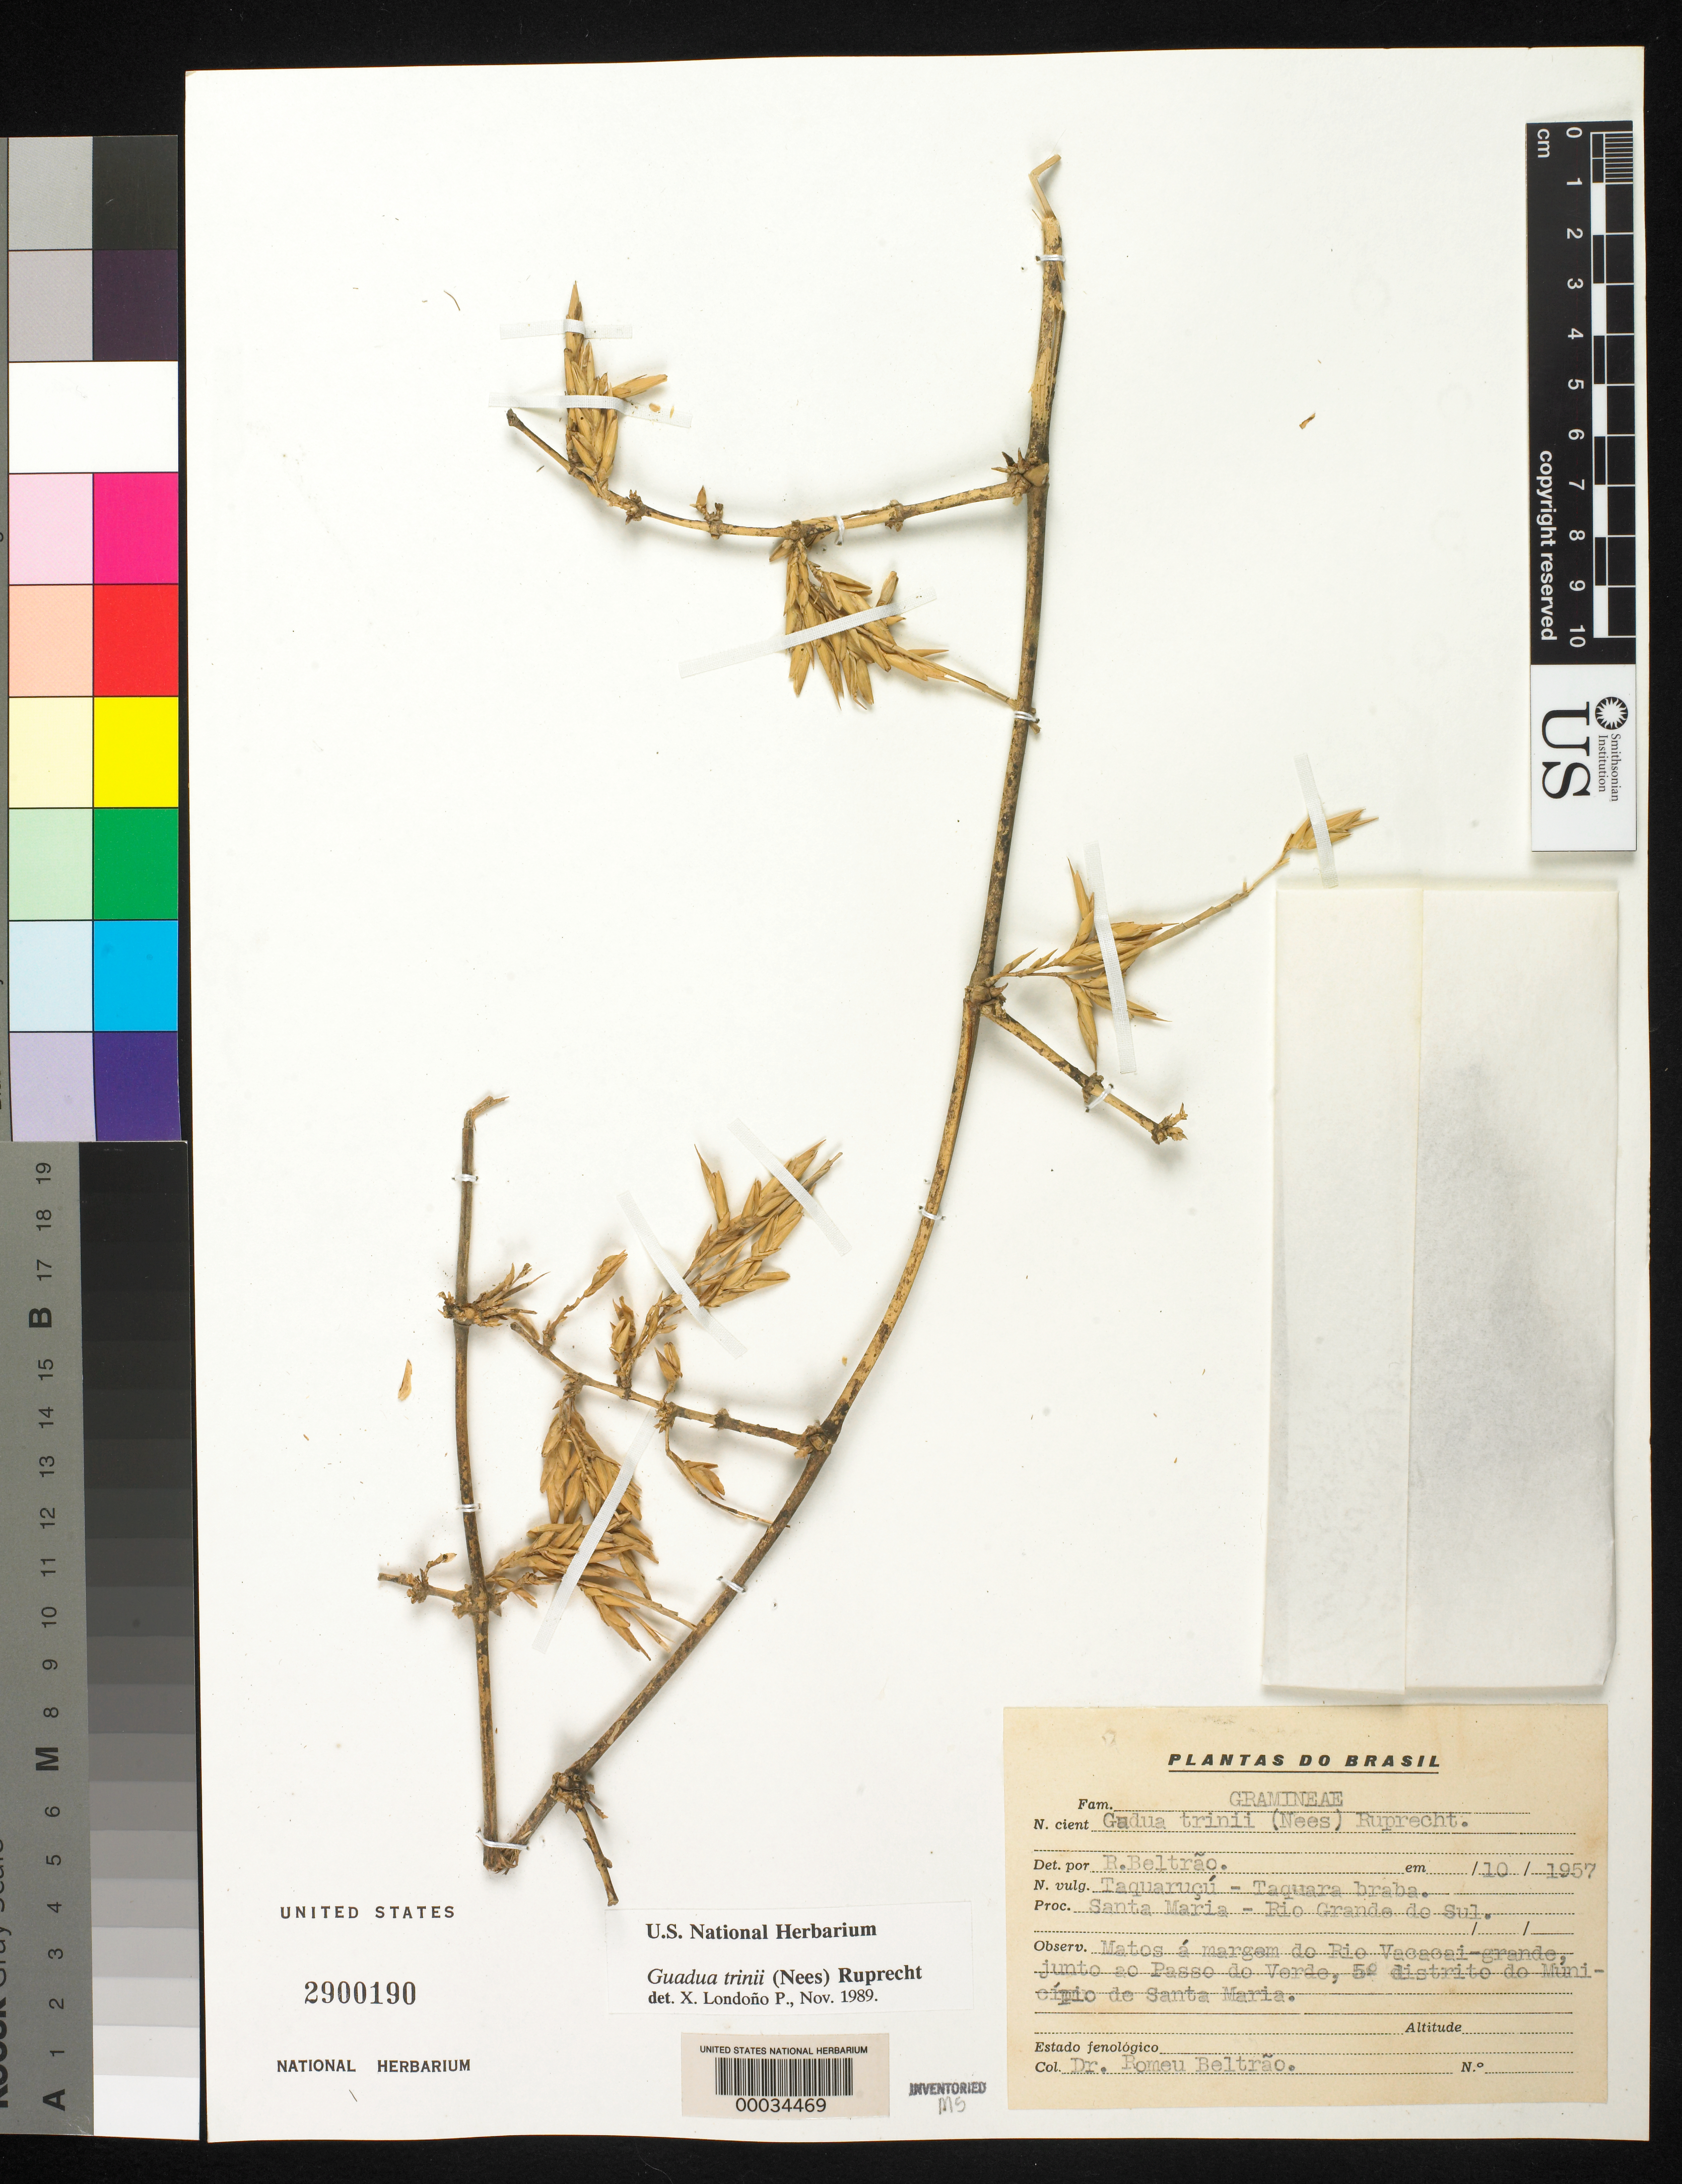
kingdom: Plantae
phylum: Tracheophyta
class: Liliopsida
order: Poales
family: Poaceae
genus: Guadua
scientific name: Guadua trinii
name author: (Nees) Nees ex Rupr.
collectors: R. Beltrao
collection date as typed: Oct 1957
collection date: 1957-10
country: Brazil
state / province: Rio Grande do Sul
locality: Santa maria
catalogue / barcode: US 2900190